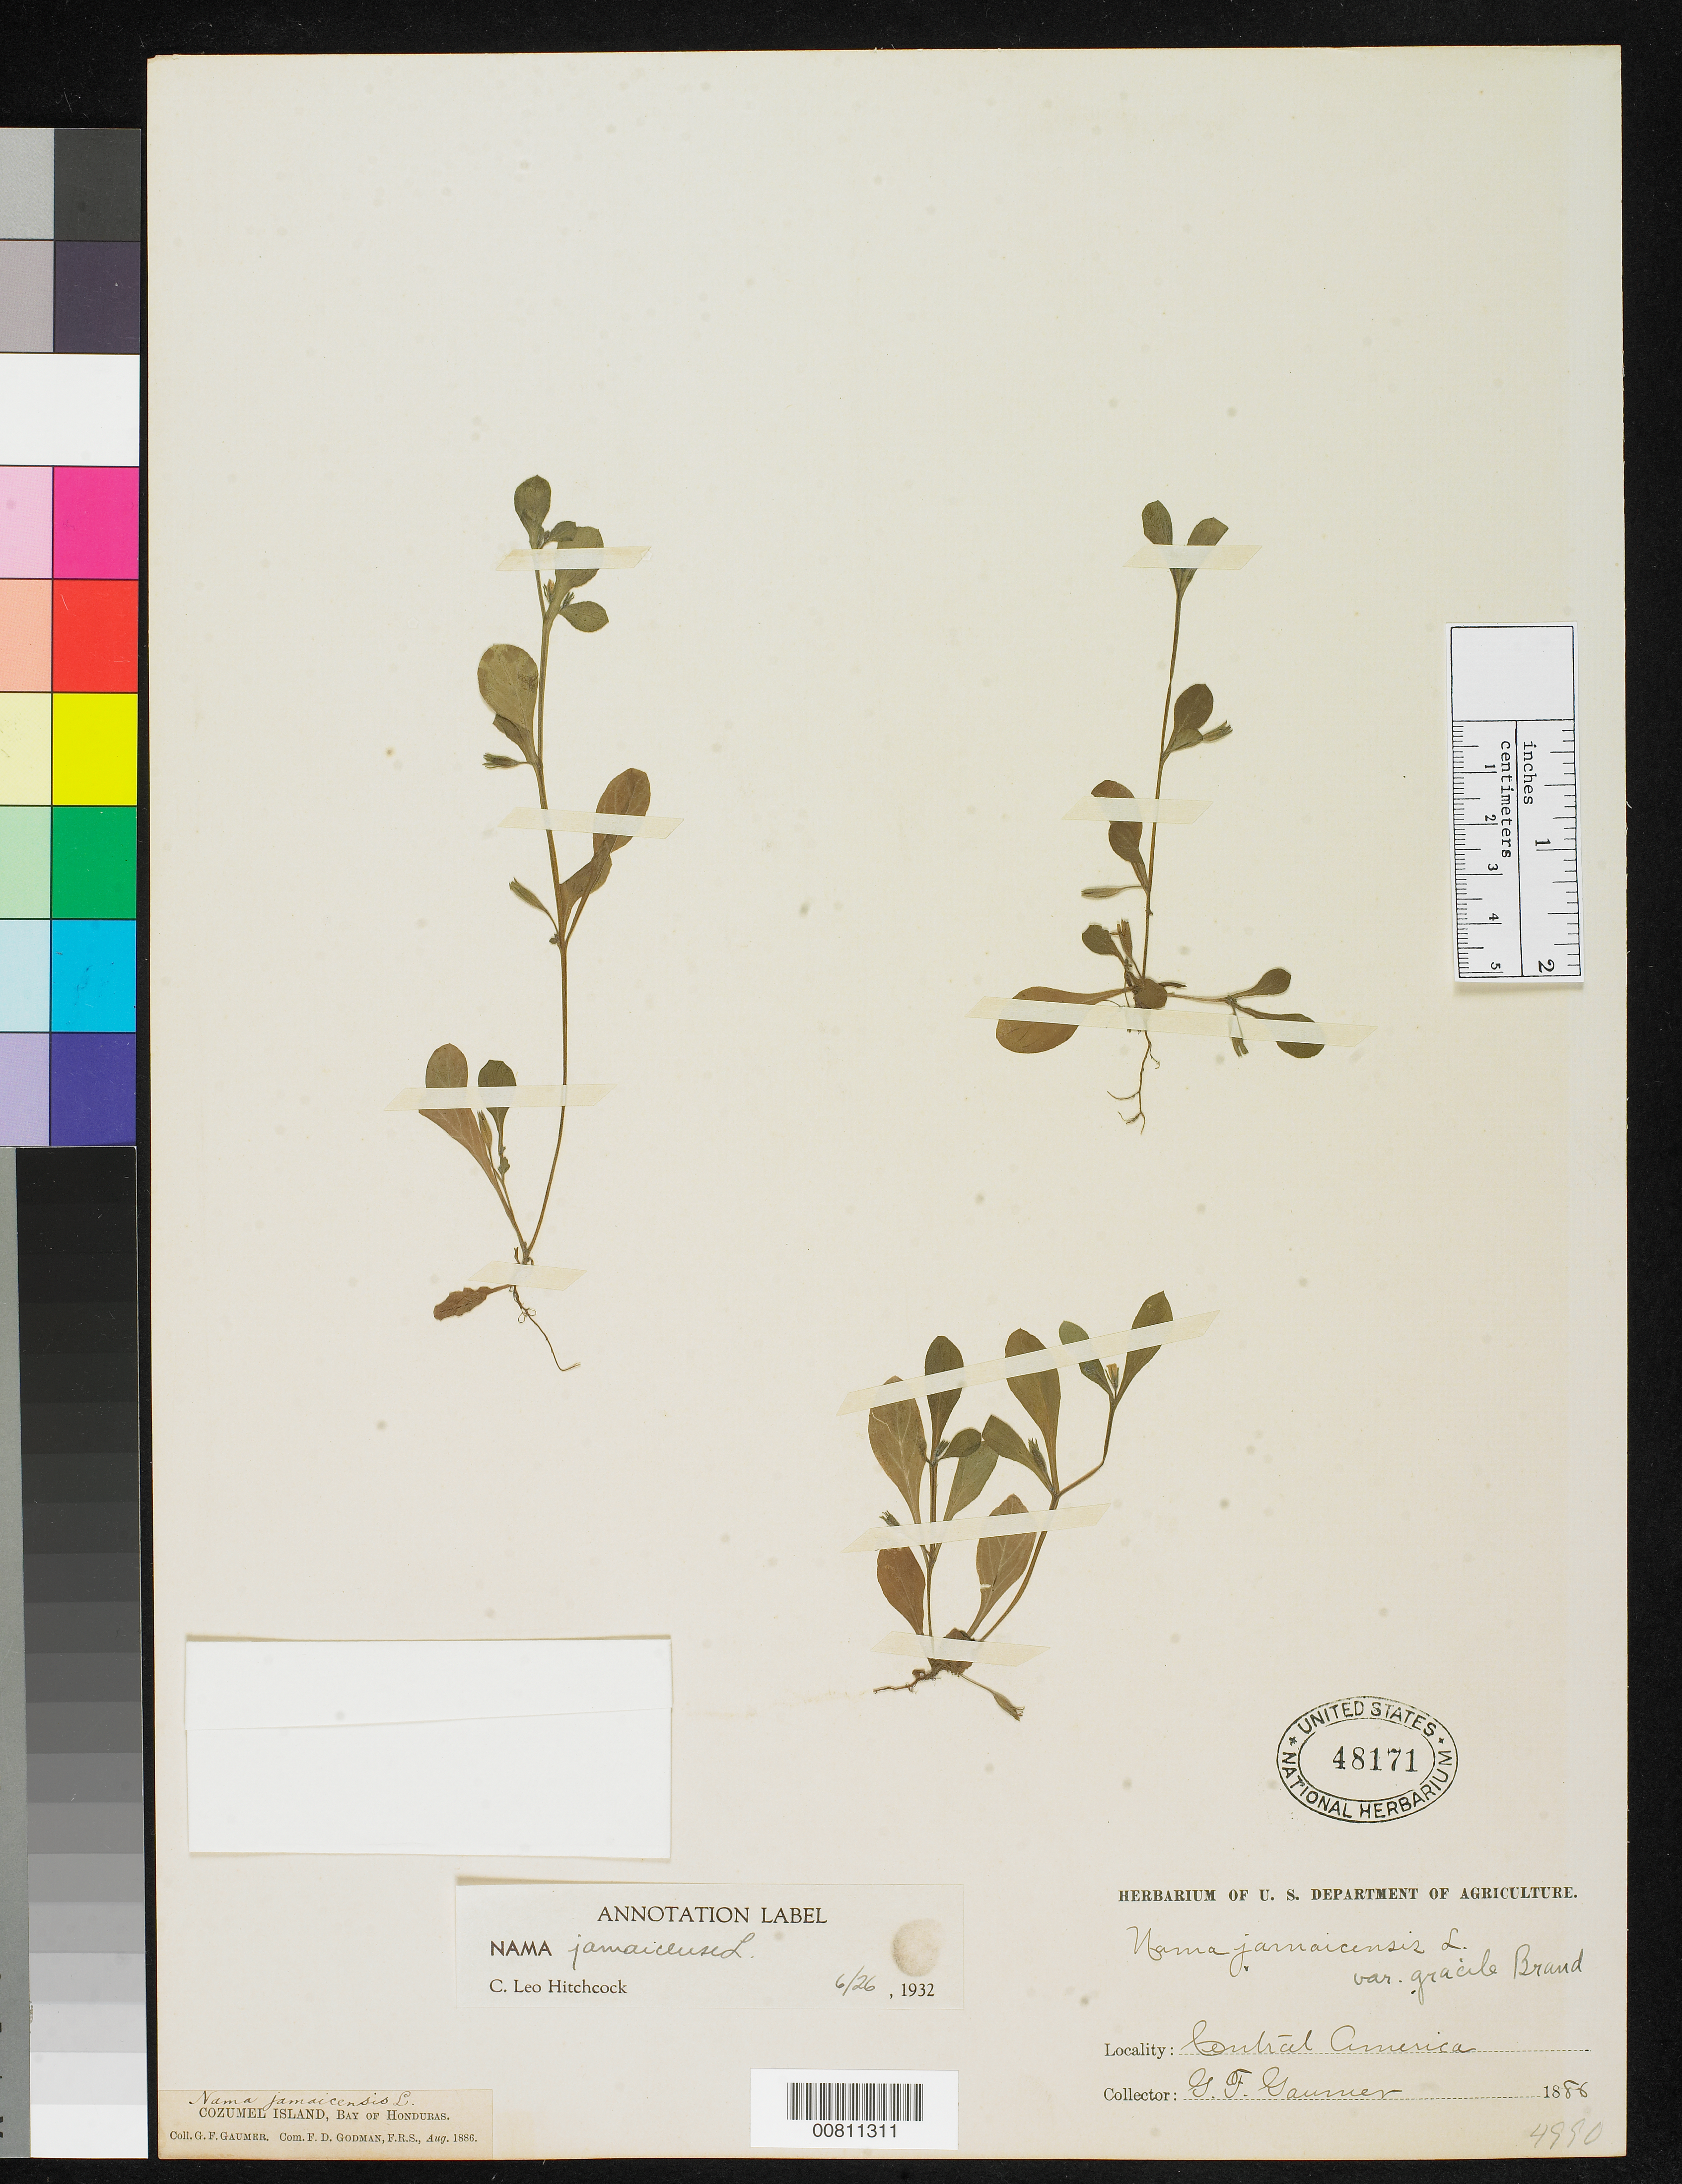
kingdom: Plantae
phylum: Tracheophyta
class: Magnoliopsida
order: Boraginales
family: Namaceae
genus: Nama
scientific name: Nama jamaicensis var. gracilis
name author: Brand in Engl.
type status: Type Collection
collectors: G. F. Gaumer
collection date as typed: Aug 1886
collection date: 1886-08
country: Mexico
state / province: Quintana Roo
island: Cozumel Island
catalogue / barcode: US 48171